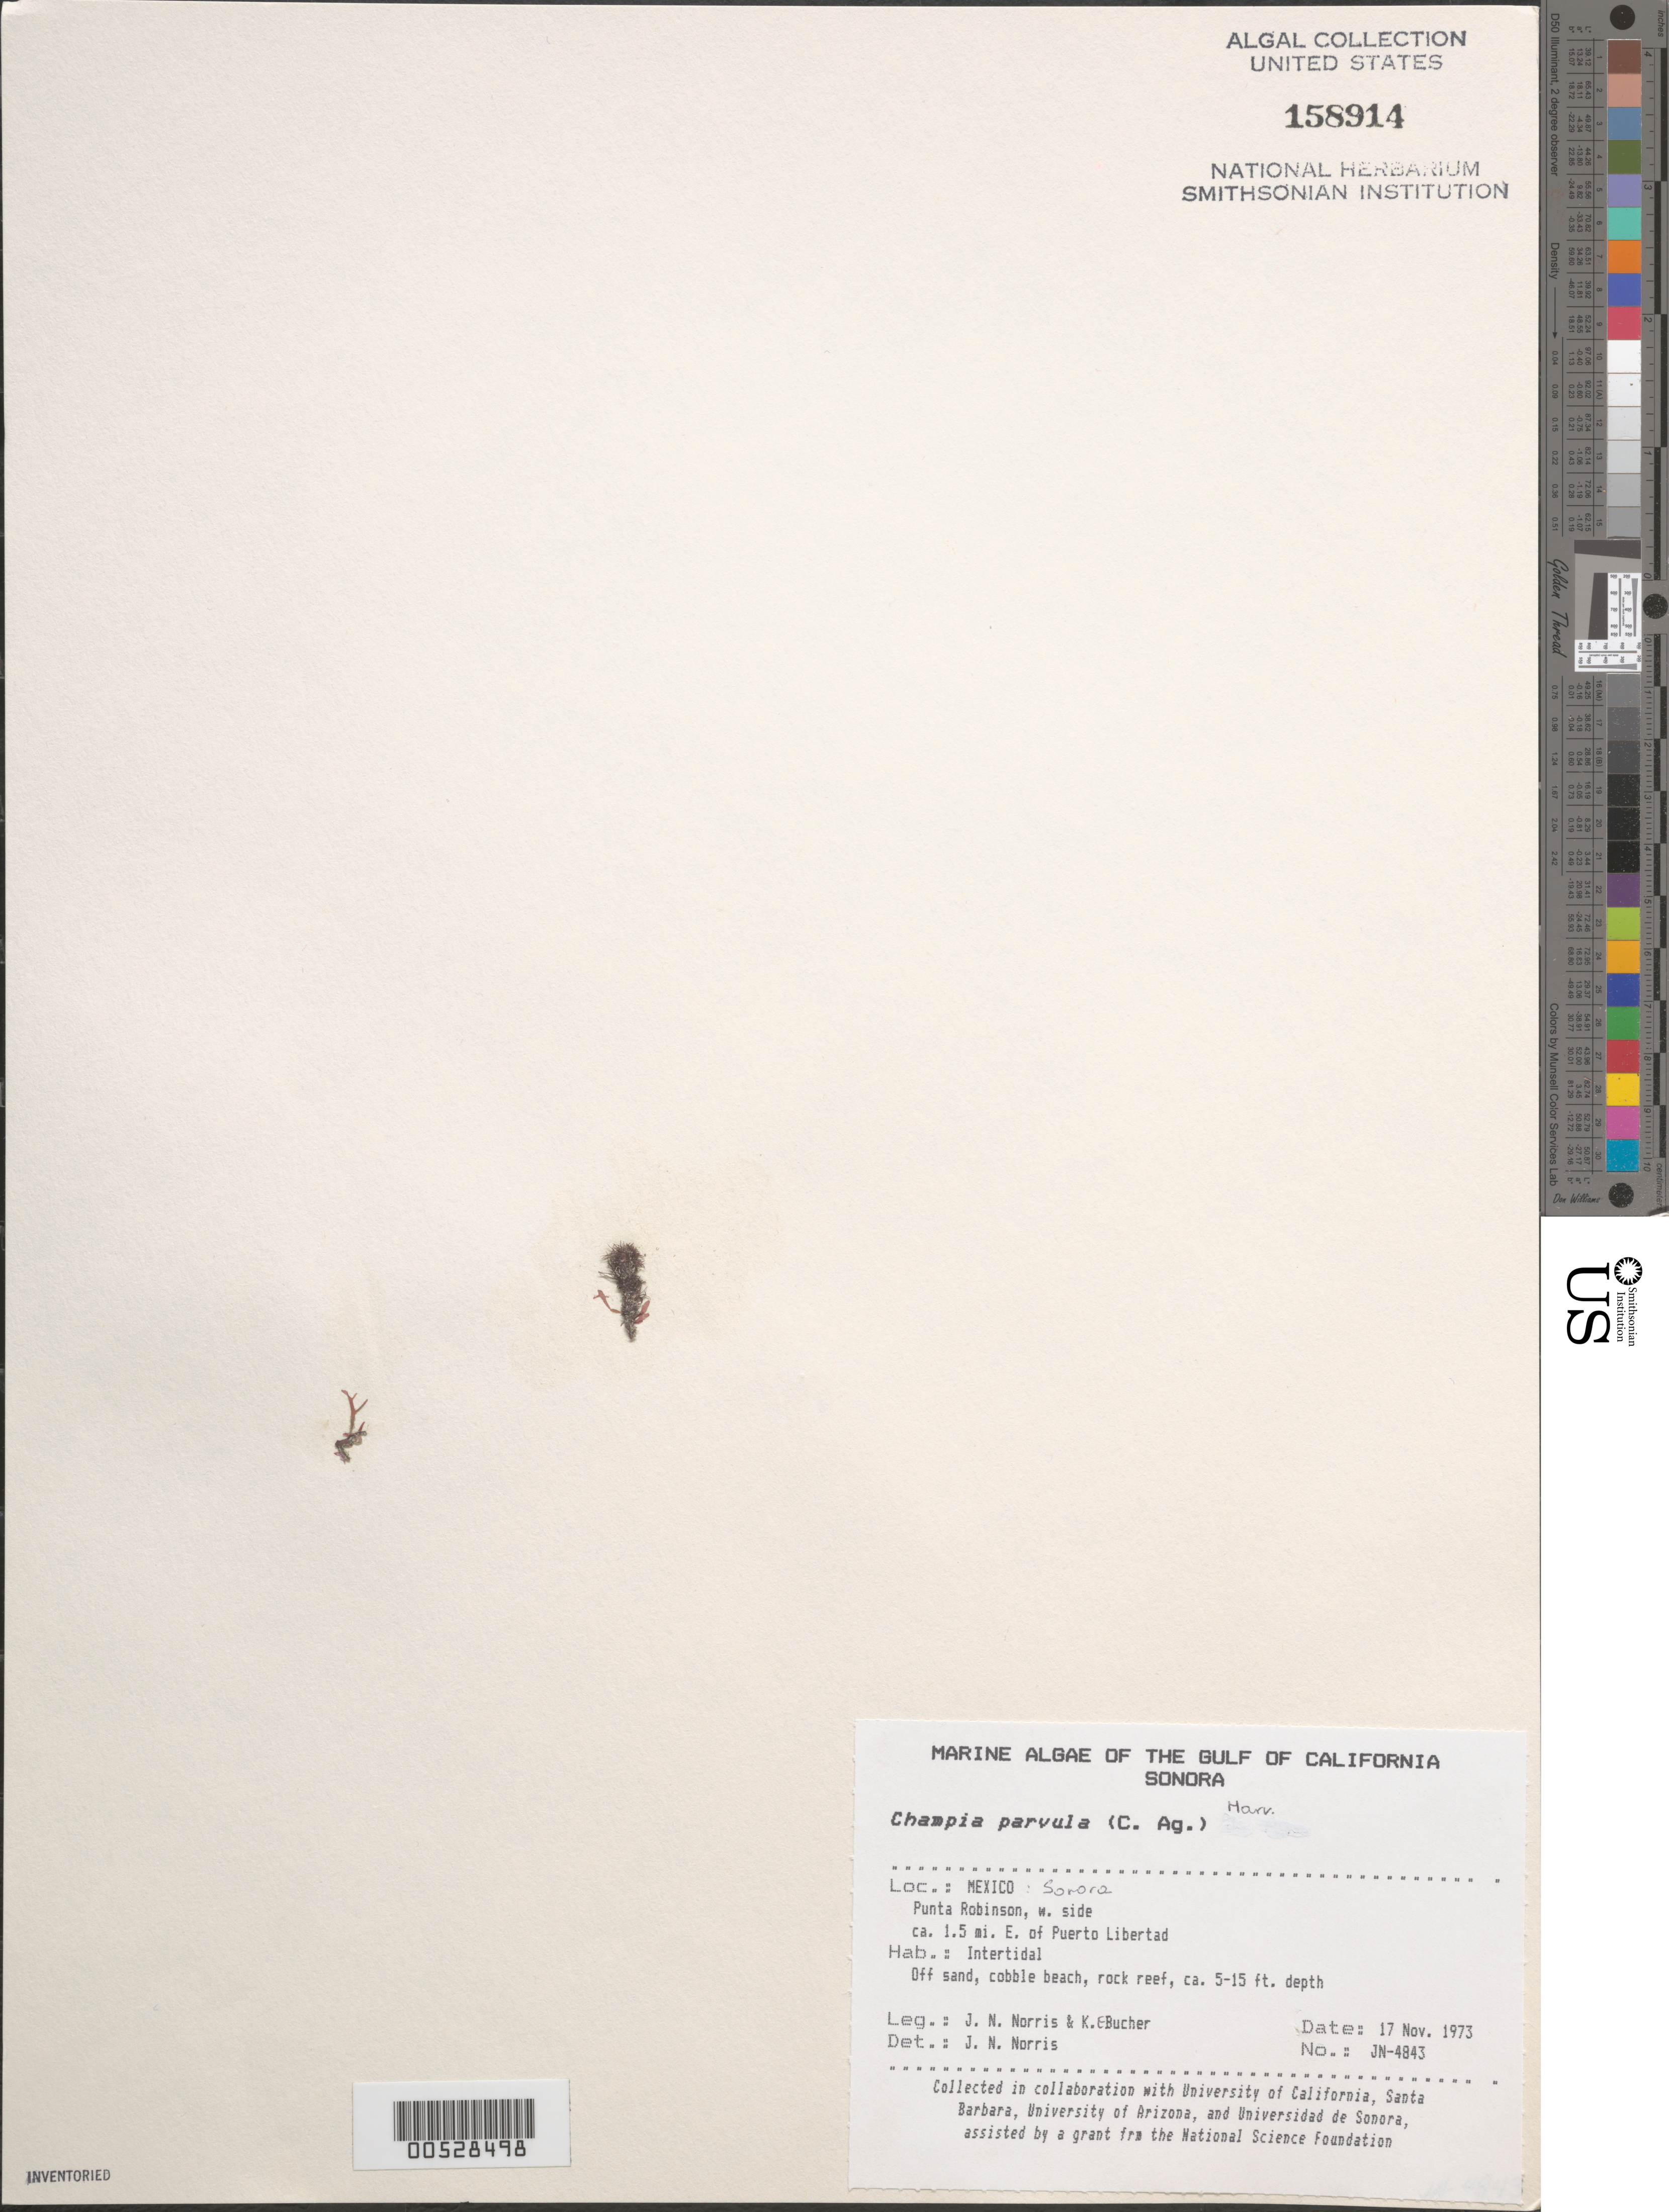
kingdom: Plantae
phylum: Rhodophyta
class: Florideophyceae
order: Rhodymeniales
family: Champiaceae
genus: Champia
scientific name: Champia parvula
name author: (C. Agardh) Harv.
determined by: Norris, James N.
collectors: J. N. Norris & K. E. Bucher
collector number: JN-4843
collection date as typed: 17 Nov 1973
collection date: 1973-11-17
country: Mexico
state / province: Sonora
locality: Punta Robinson ca. 1.5 miles east of Puerto Libertad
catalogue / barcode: US 158914